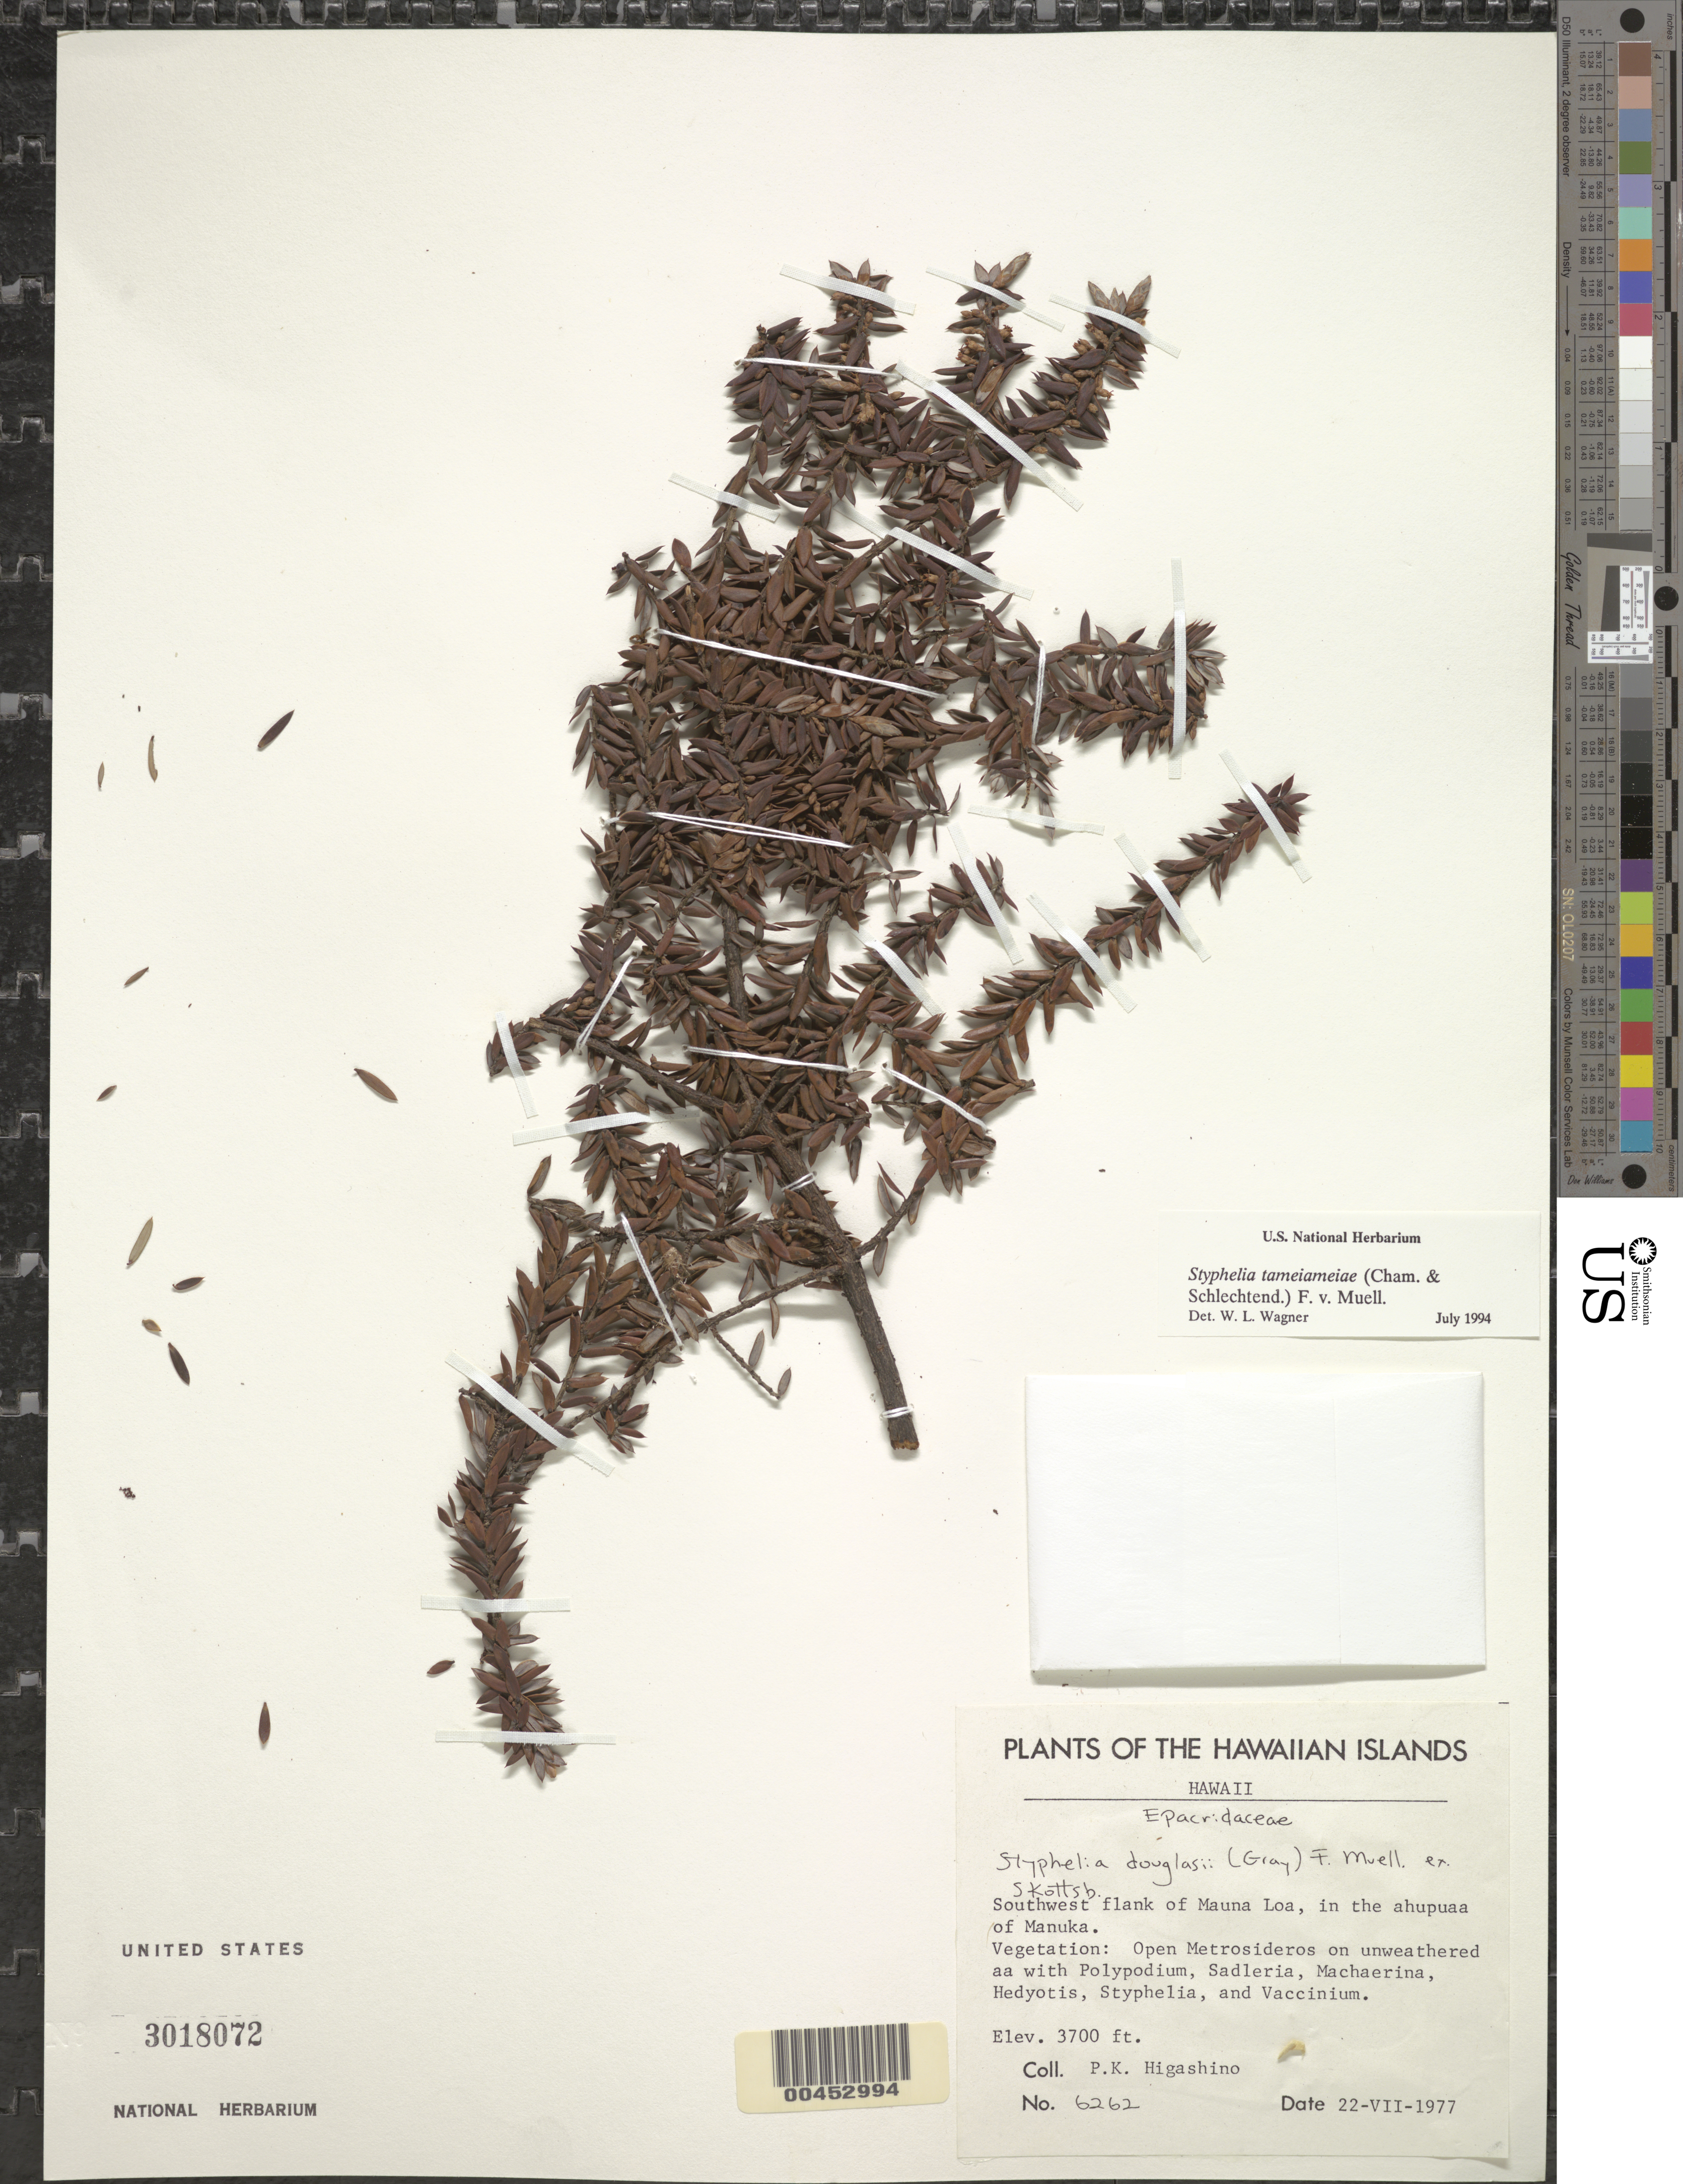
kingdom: Plantae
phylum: Tracheophyta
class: Magnoliopsida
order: Ericales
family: Ericaceae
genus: Leptecophylla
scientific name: Leptecophylla tameiameiae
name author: (Cham. & Schltdl.) C.M. Weiller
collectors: P. Higashino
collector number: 6262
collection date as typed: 22 Jul 1977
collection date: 1977-07-22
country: United States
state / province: Hawaii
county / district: Hawaii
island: Hawaii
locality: SW flank of Mauna Loa, in the ahupuaa of Manuka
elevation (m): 1128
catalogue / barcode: US 3018072